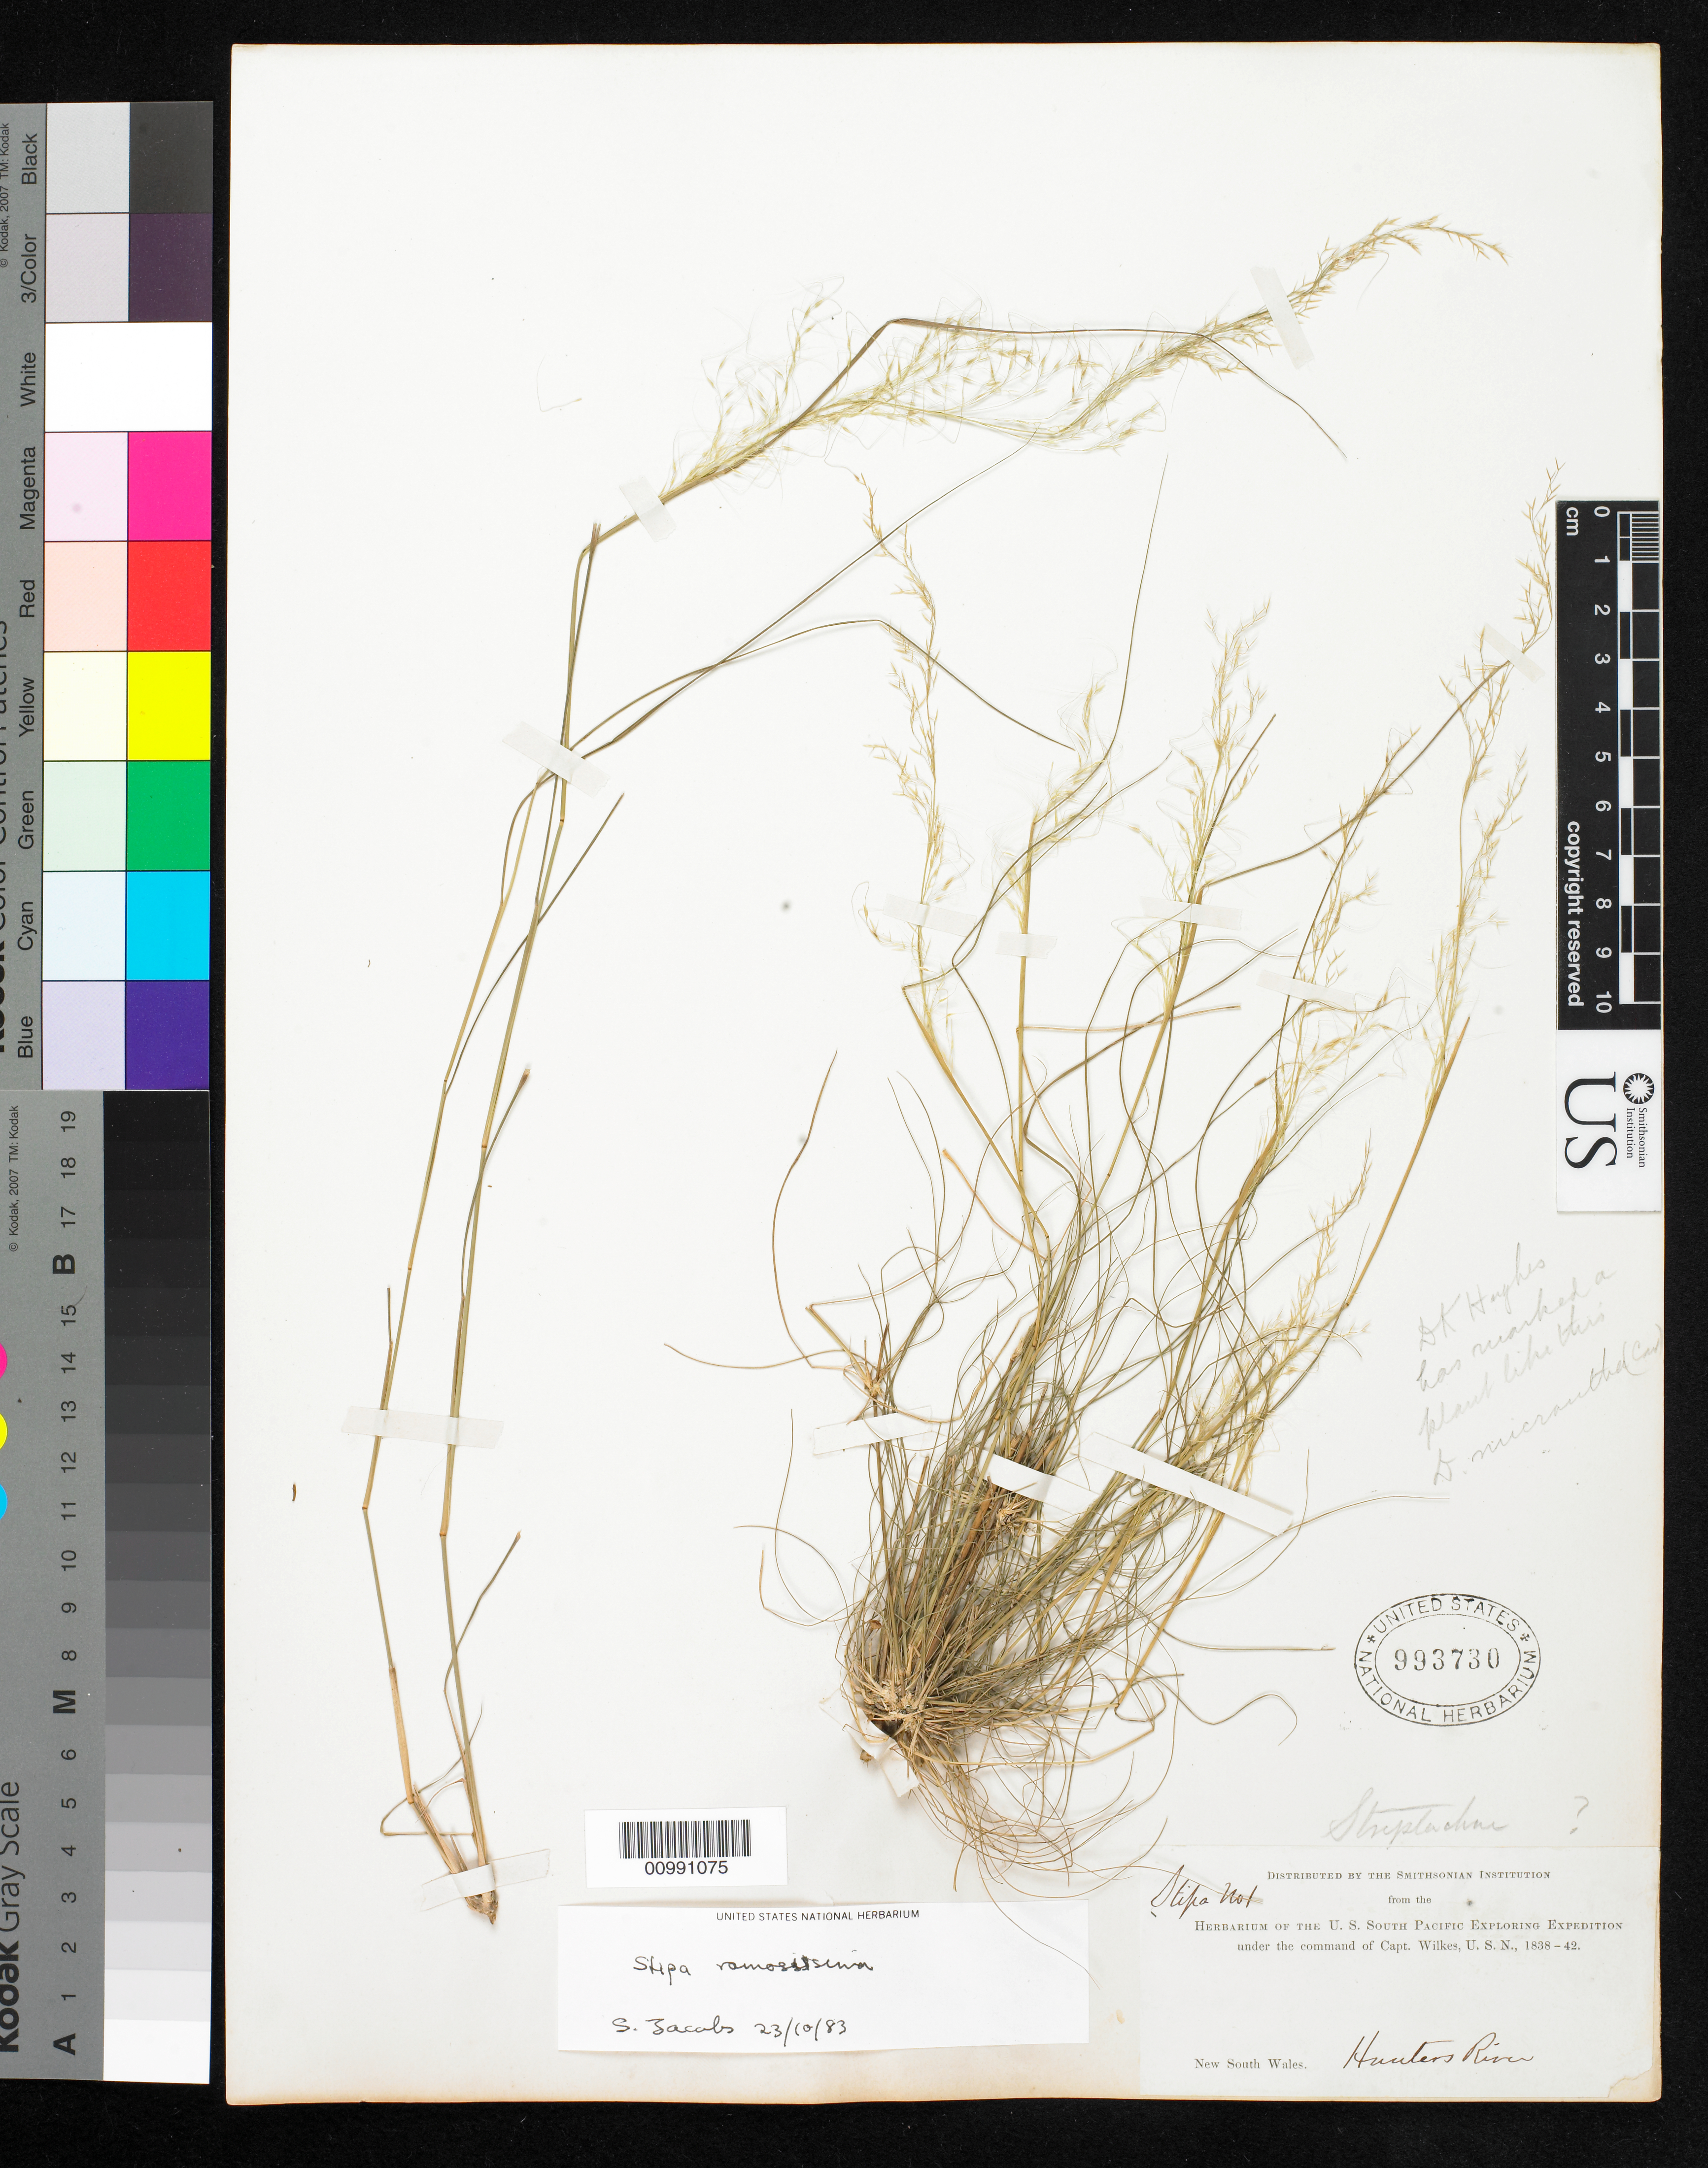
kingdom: Plantae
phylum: Tracheophyta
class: Liliopsida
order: Poales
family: Poaceae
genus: Austrostipa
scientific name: Austrostipa ramosissima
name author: (Trin.) S.W.L. Jacobs & J. Everett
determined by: Poaceae Reorganization Project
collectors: Wilkes Explor. Exped.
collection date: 1838/1842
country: Australia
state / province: New South Wales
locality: Hunters' River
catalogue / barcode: US 993730